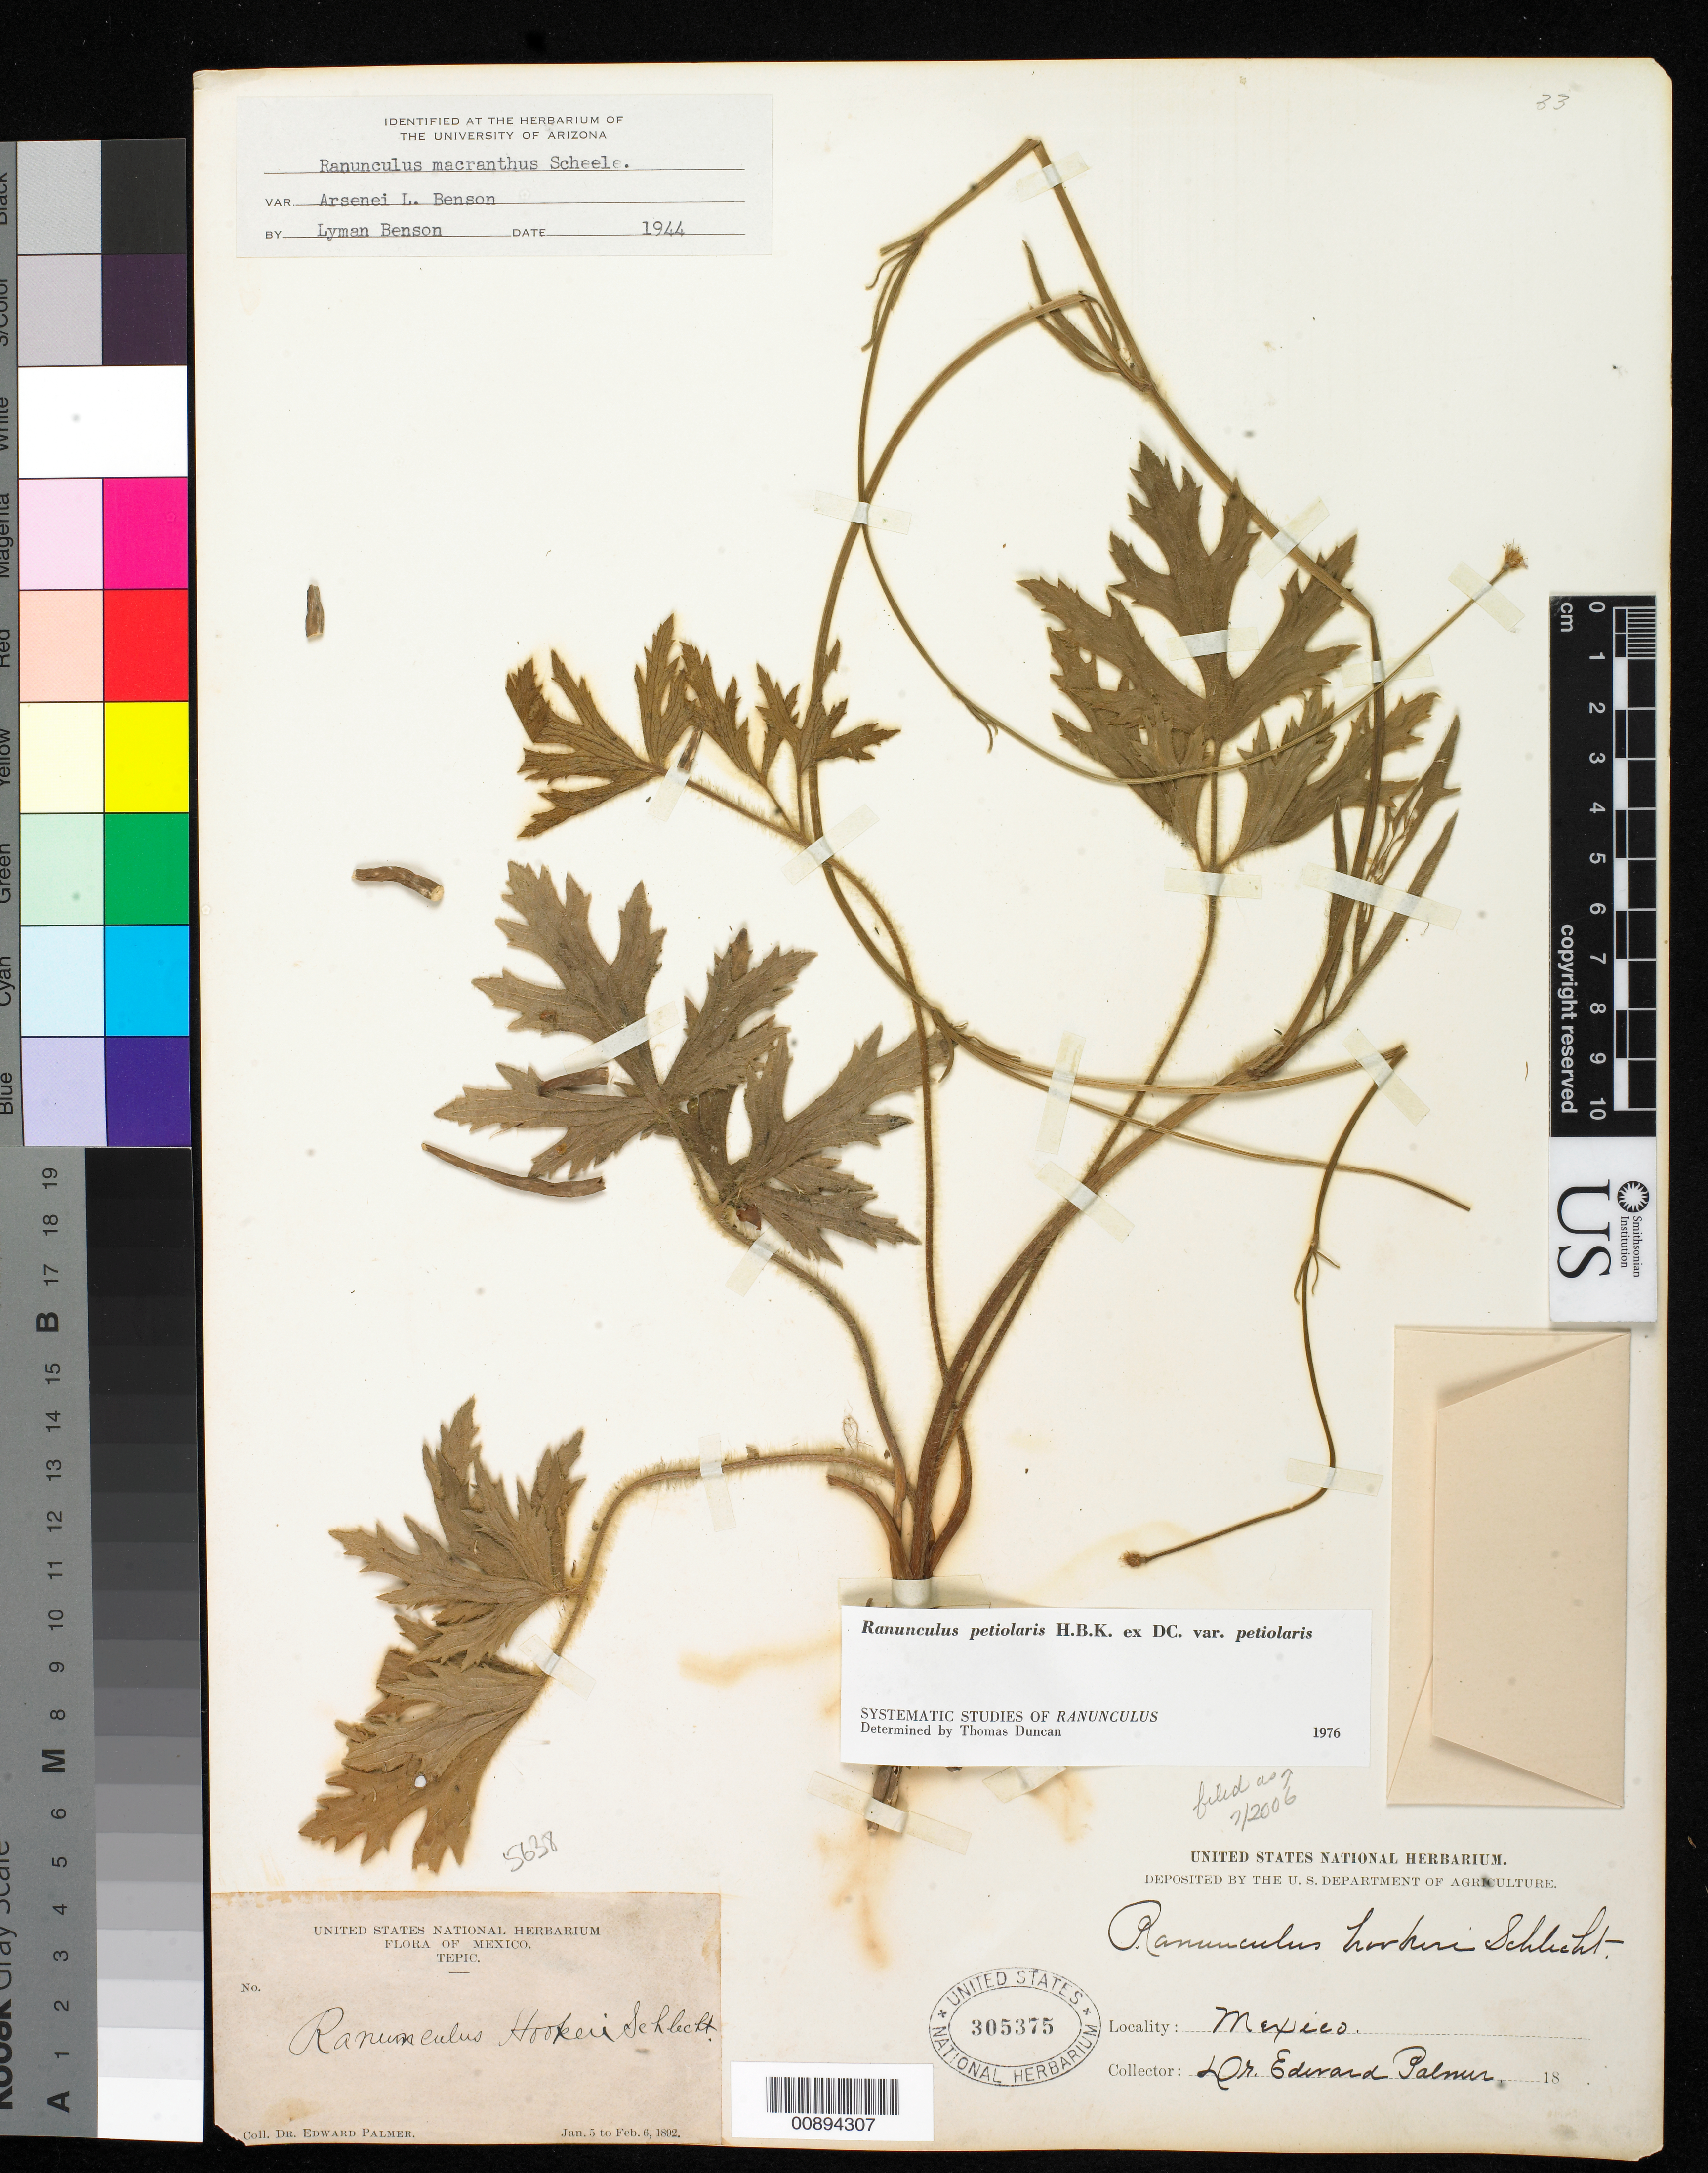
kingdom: Plantae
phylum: Tracheophyta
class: Magnoliopsida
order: Ranunculales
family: Ranunculaceae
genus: Ranunculus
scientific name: Ranunculus petiolaris var. petiolaris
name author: Kunth ex DC.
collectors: E. Palmer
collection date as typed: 05 Jan 1892 to 06 Feb 1892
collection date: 1892-01-05/1892-02-06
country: Mexico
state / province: Nayarit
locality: Tepic, Nayarit.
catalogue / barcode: US 305375